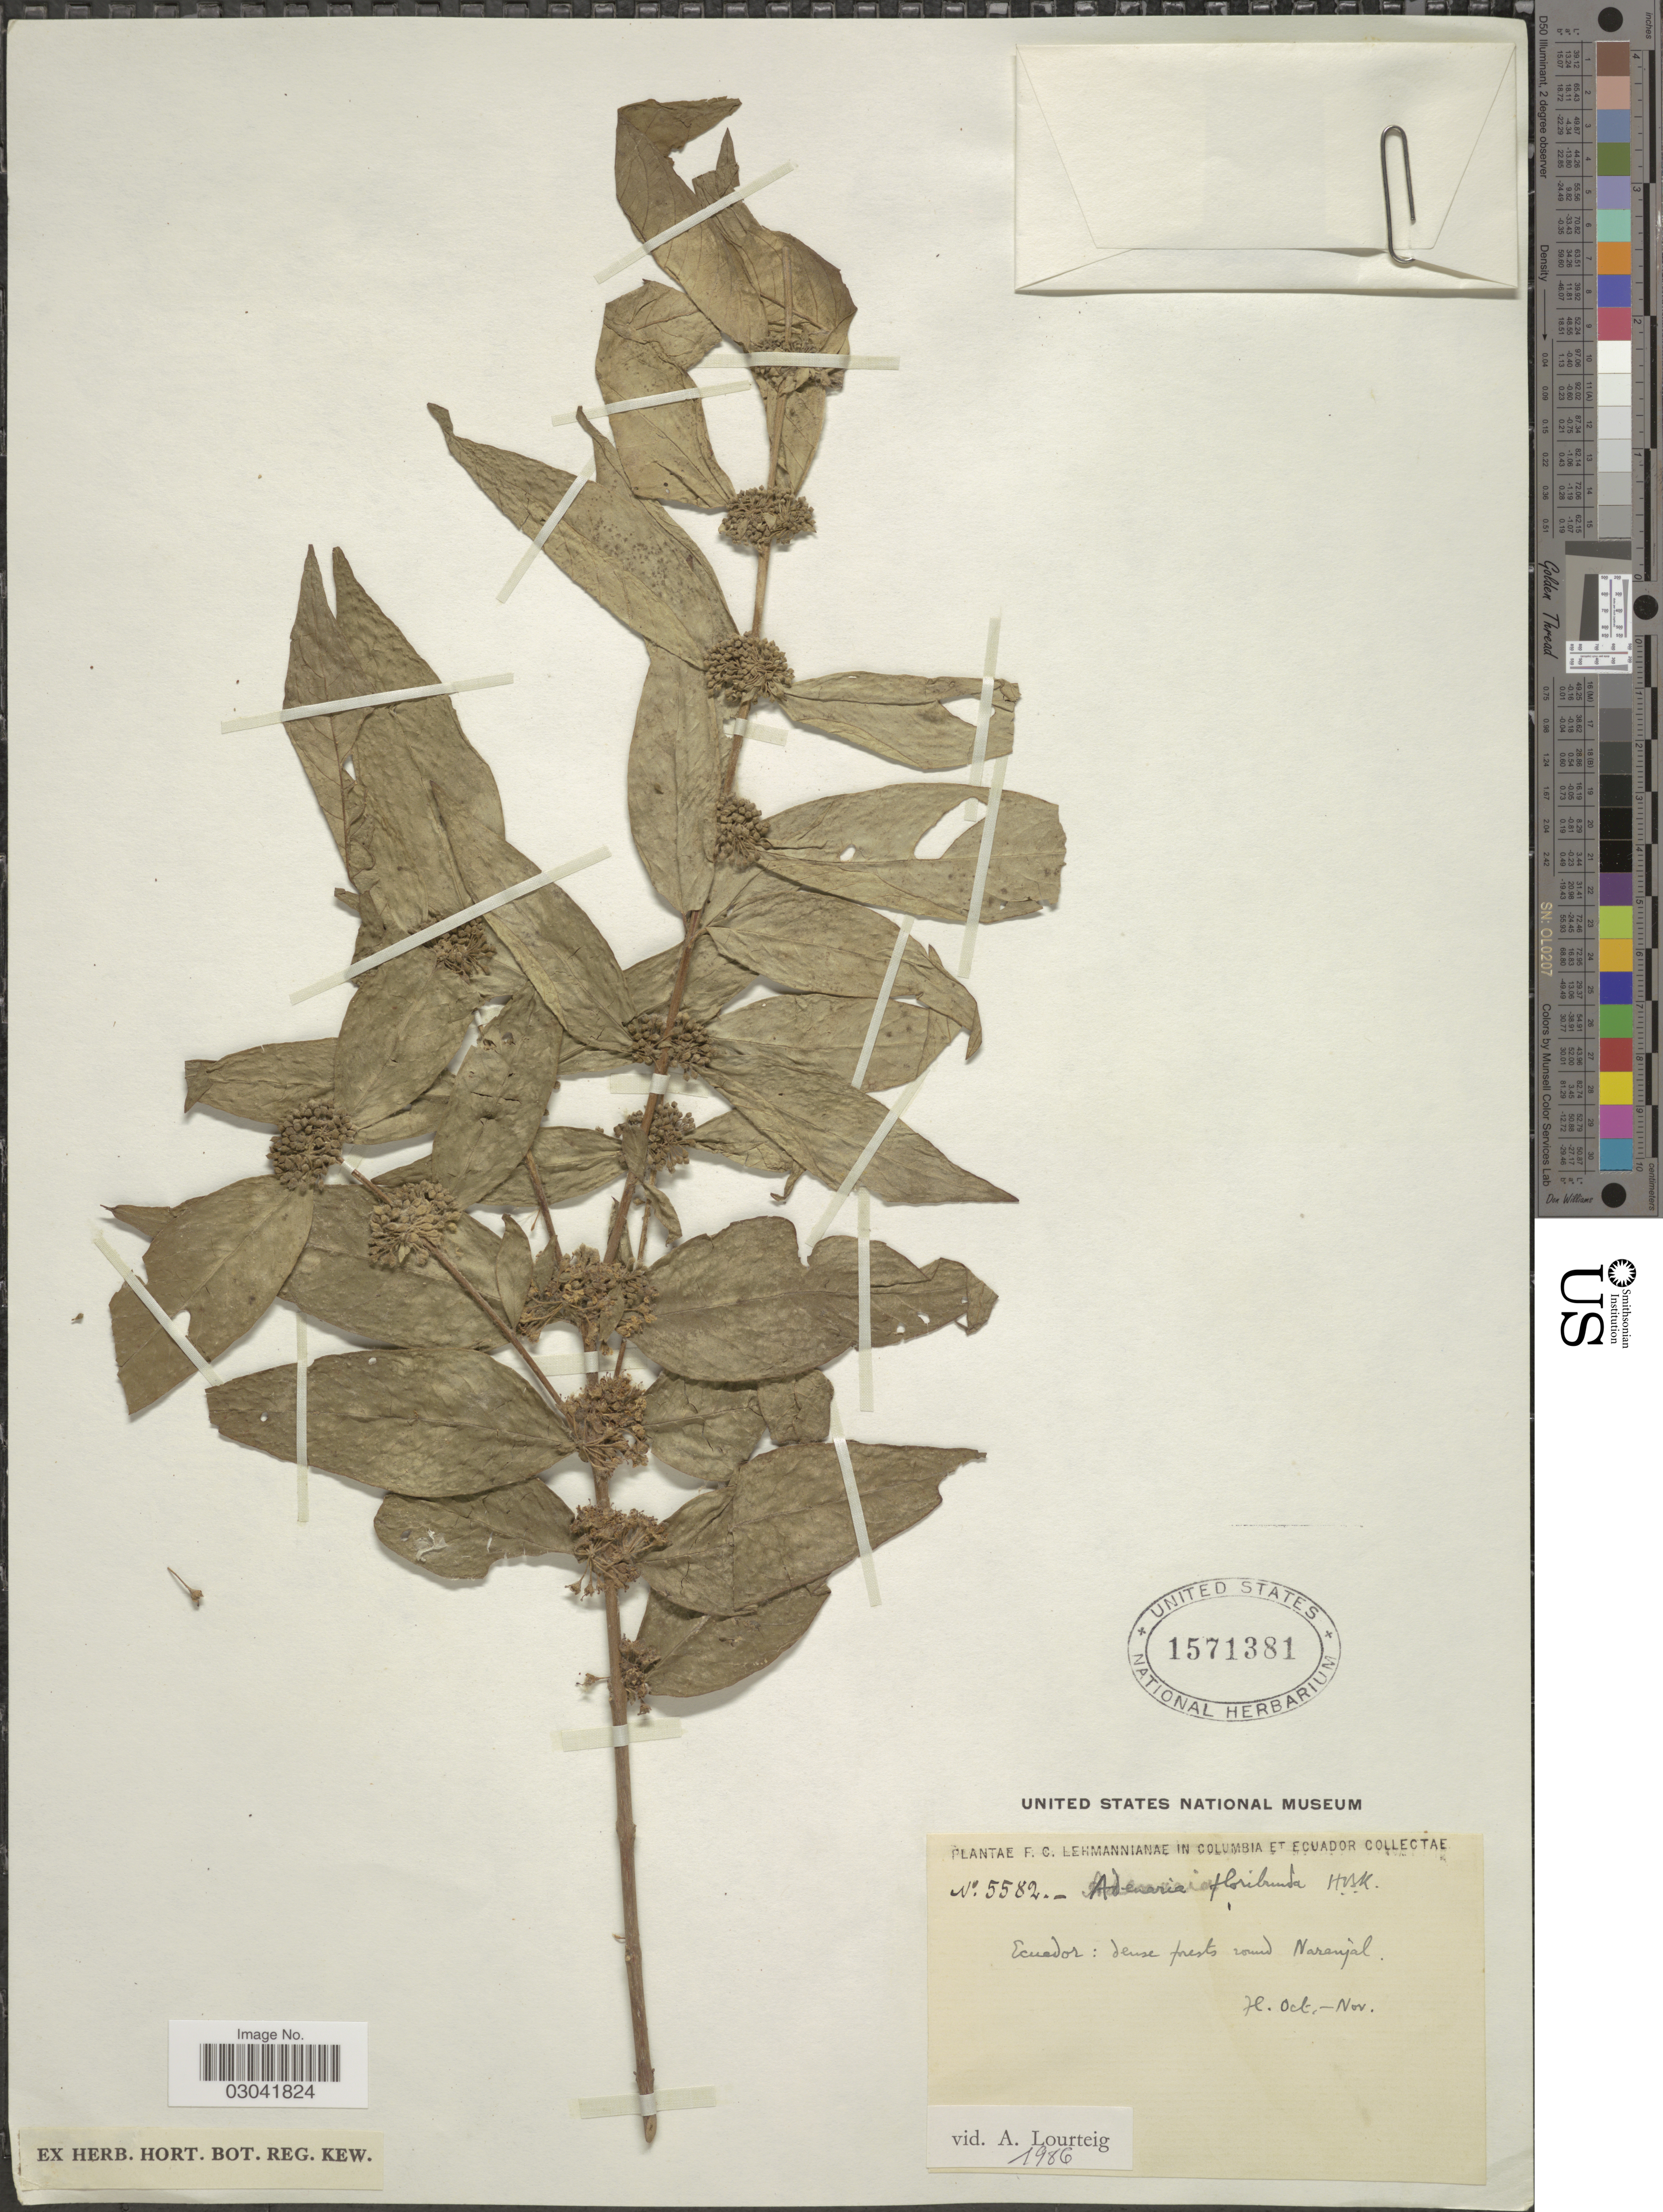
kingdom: Plantae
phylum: Tracheophyta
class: Magnoliopsida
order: Myrtales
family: Lythraceae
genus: Adenaria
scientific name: Adenaria floribunda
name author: Kunth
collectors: F. C. Lehmann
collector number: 5582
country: Ecuador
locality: Dense forest round Naranjal.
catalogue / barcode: US 1571381